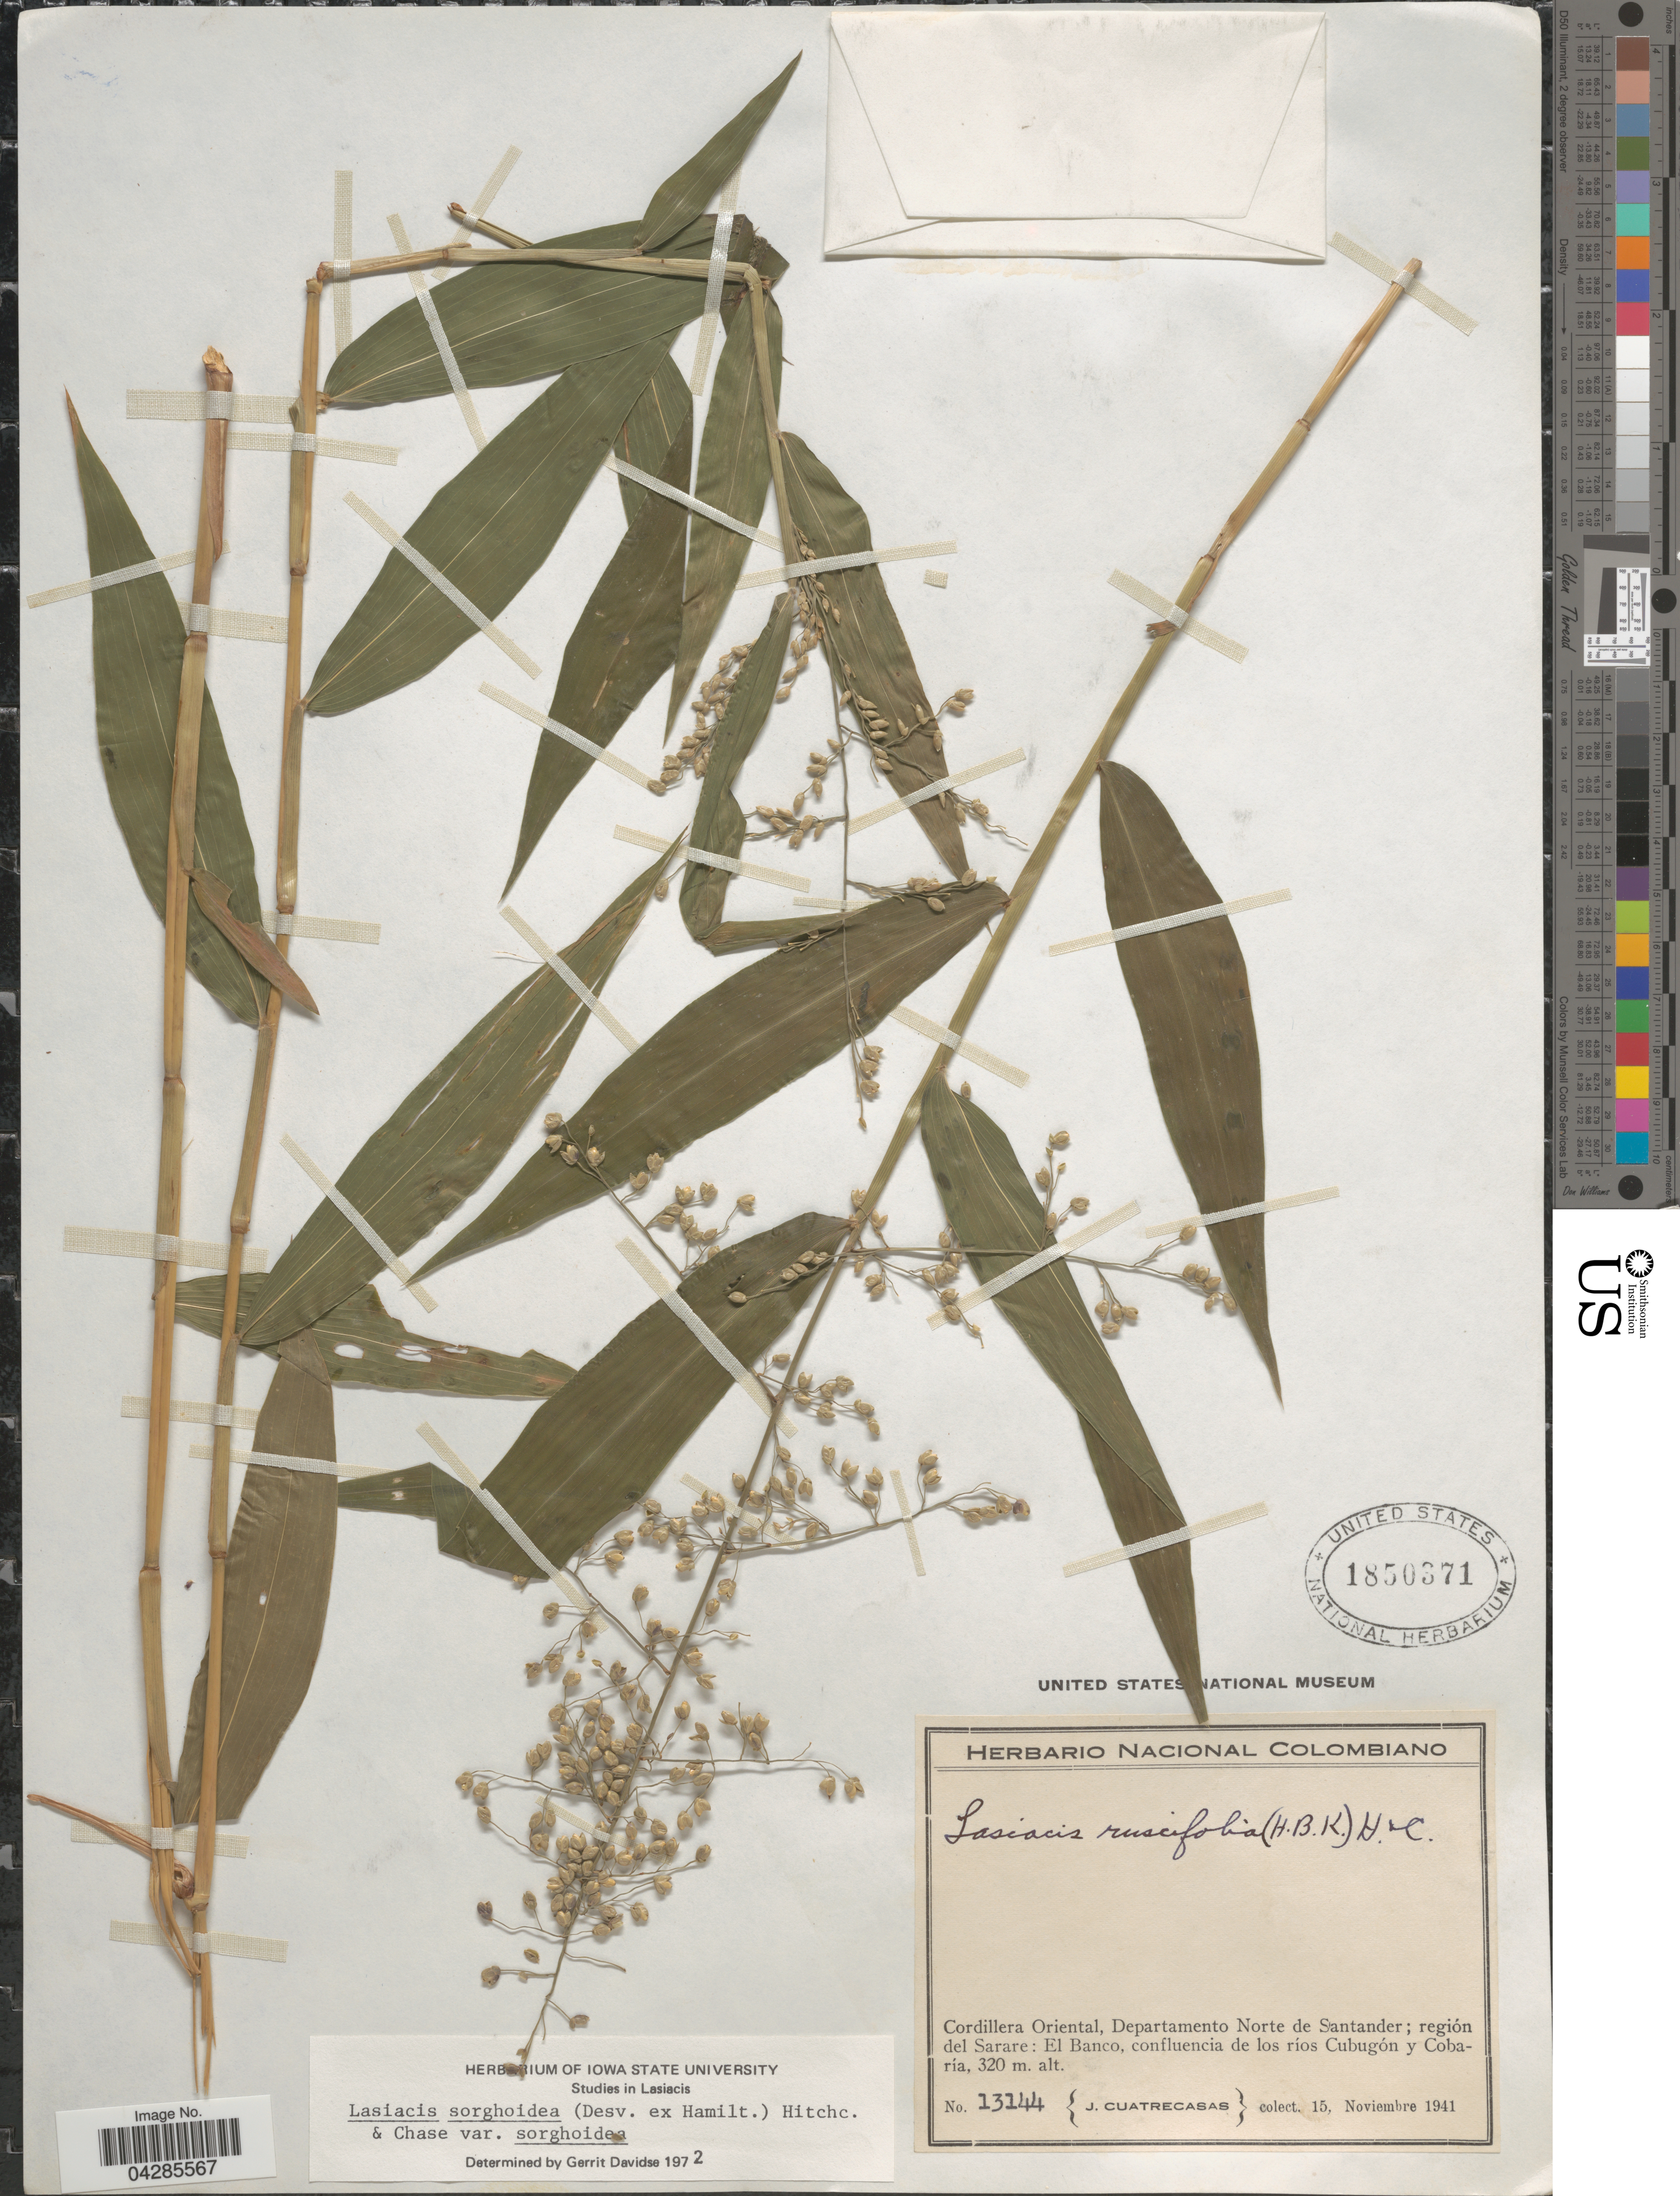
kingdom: Plantae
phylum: Tracheophyta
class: Liliopsida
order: Poales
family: Poaceae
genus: Lasiacis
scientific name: Lasiacis sorghoidea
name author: (Desv. ex Ham.) Hitchc. & Chase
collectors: J. Cuatrecasas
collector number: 13144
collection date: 1941-11-15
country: Colombia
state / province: Norte de Santander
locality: Cordillera Oriental, Departamento Norte de Santander; región del Sarara: El Banco, confluencia de los ríos Cubugón y Cobaría.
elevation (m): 320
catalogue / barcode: US 1850371